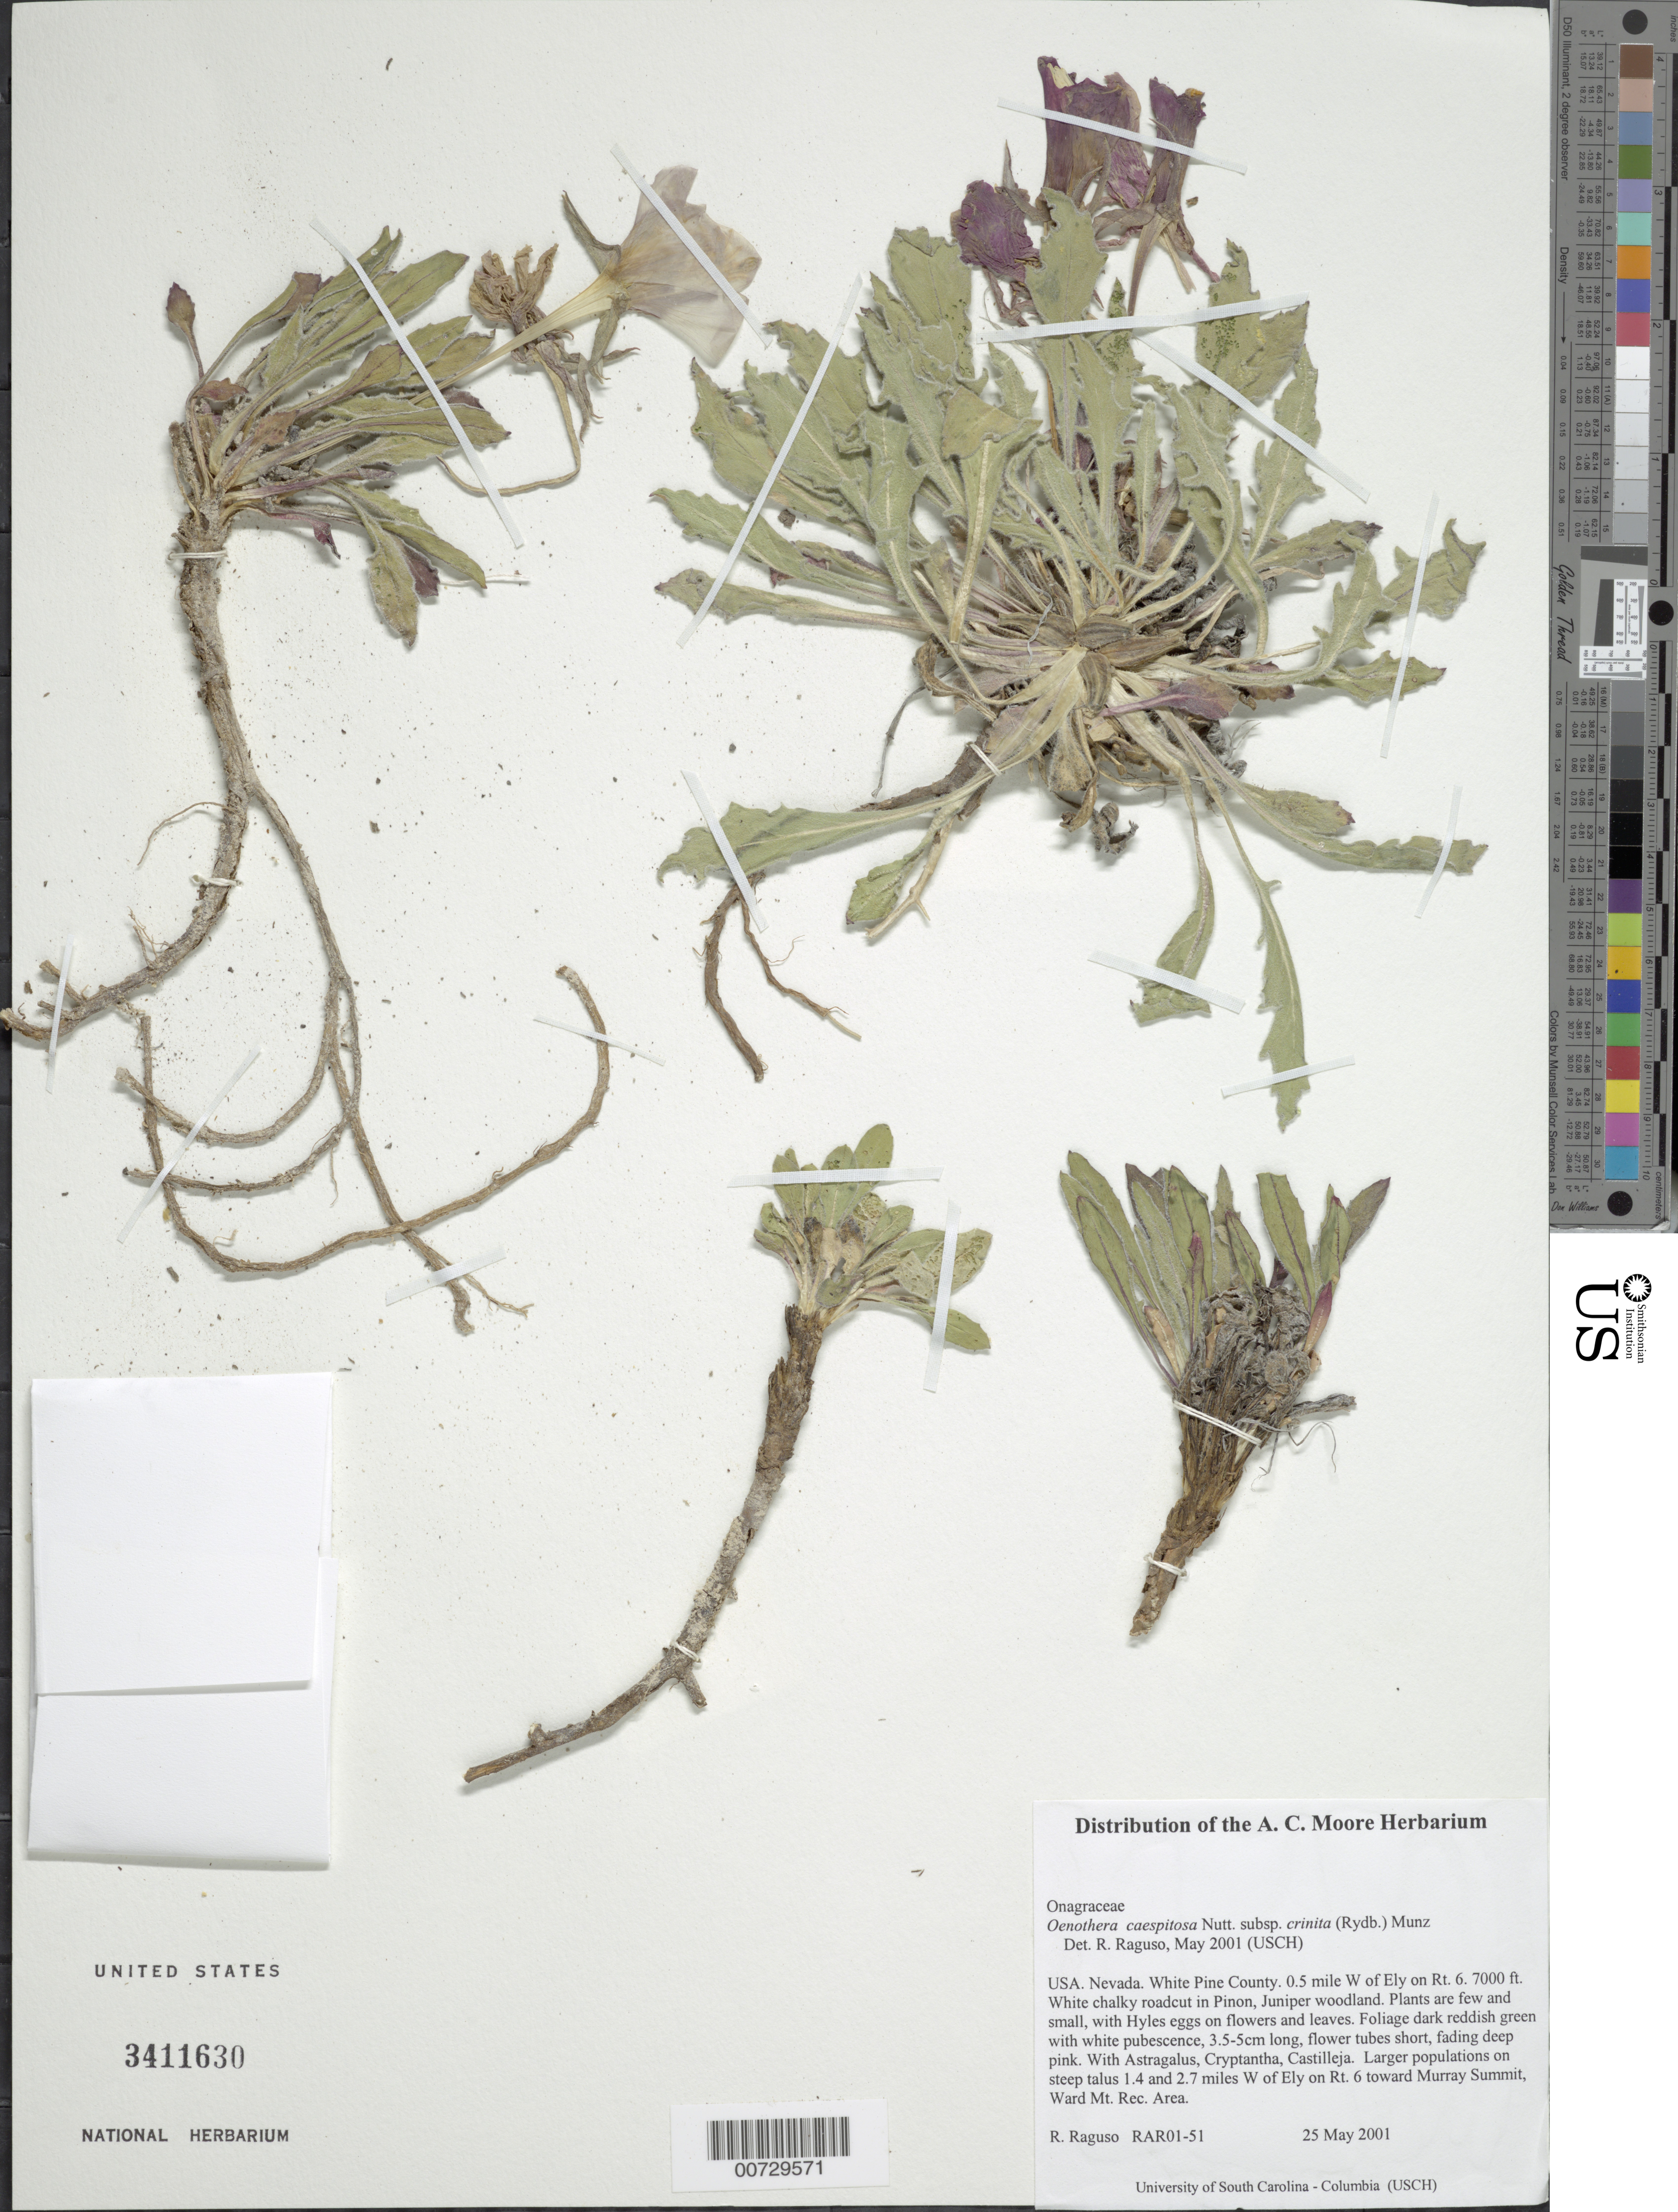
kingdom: Plantae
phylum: Tracheophyta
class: Magnoliopsida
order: Myrtales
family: Onagraceae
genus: Oenothera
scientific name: Oenothera cespitosa subsp. crinita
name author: (Rydb.) Munz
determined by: Raguso, Robert A.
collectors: R. Raguso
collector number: RAR01-51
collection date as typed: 25 May 2001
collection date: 2001-05-25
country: United States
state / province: Nevada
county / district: White Pine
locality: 0.5 mile W of Ely on Rt. 6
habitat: White chalky roadcut in Pinon, Juniper woodland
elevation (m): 2134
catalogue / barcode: US 3411630